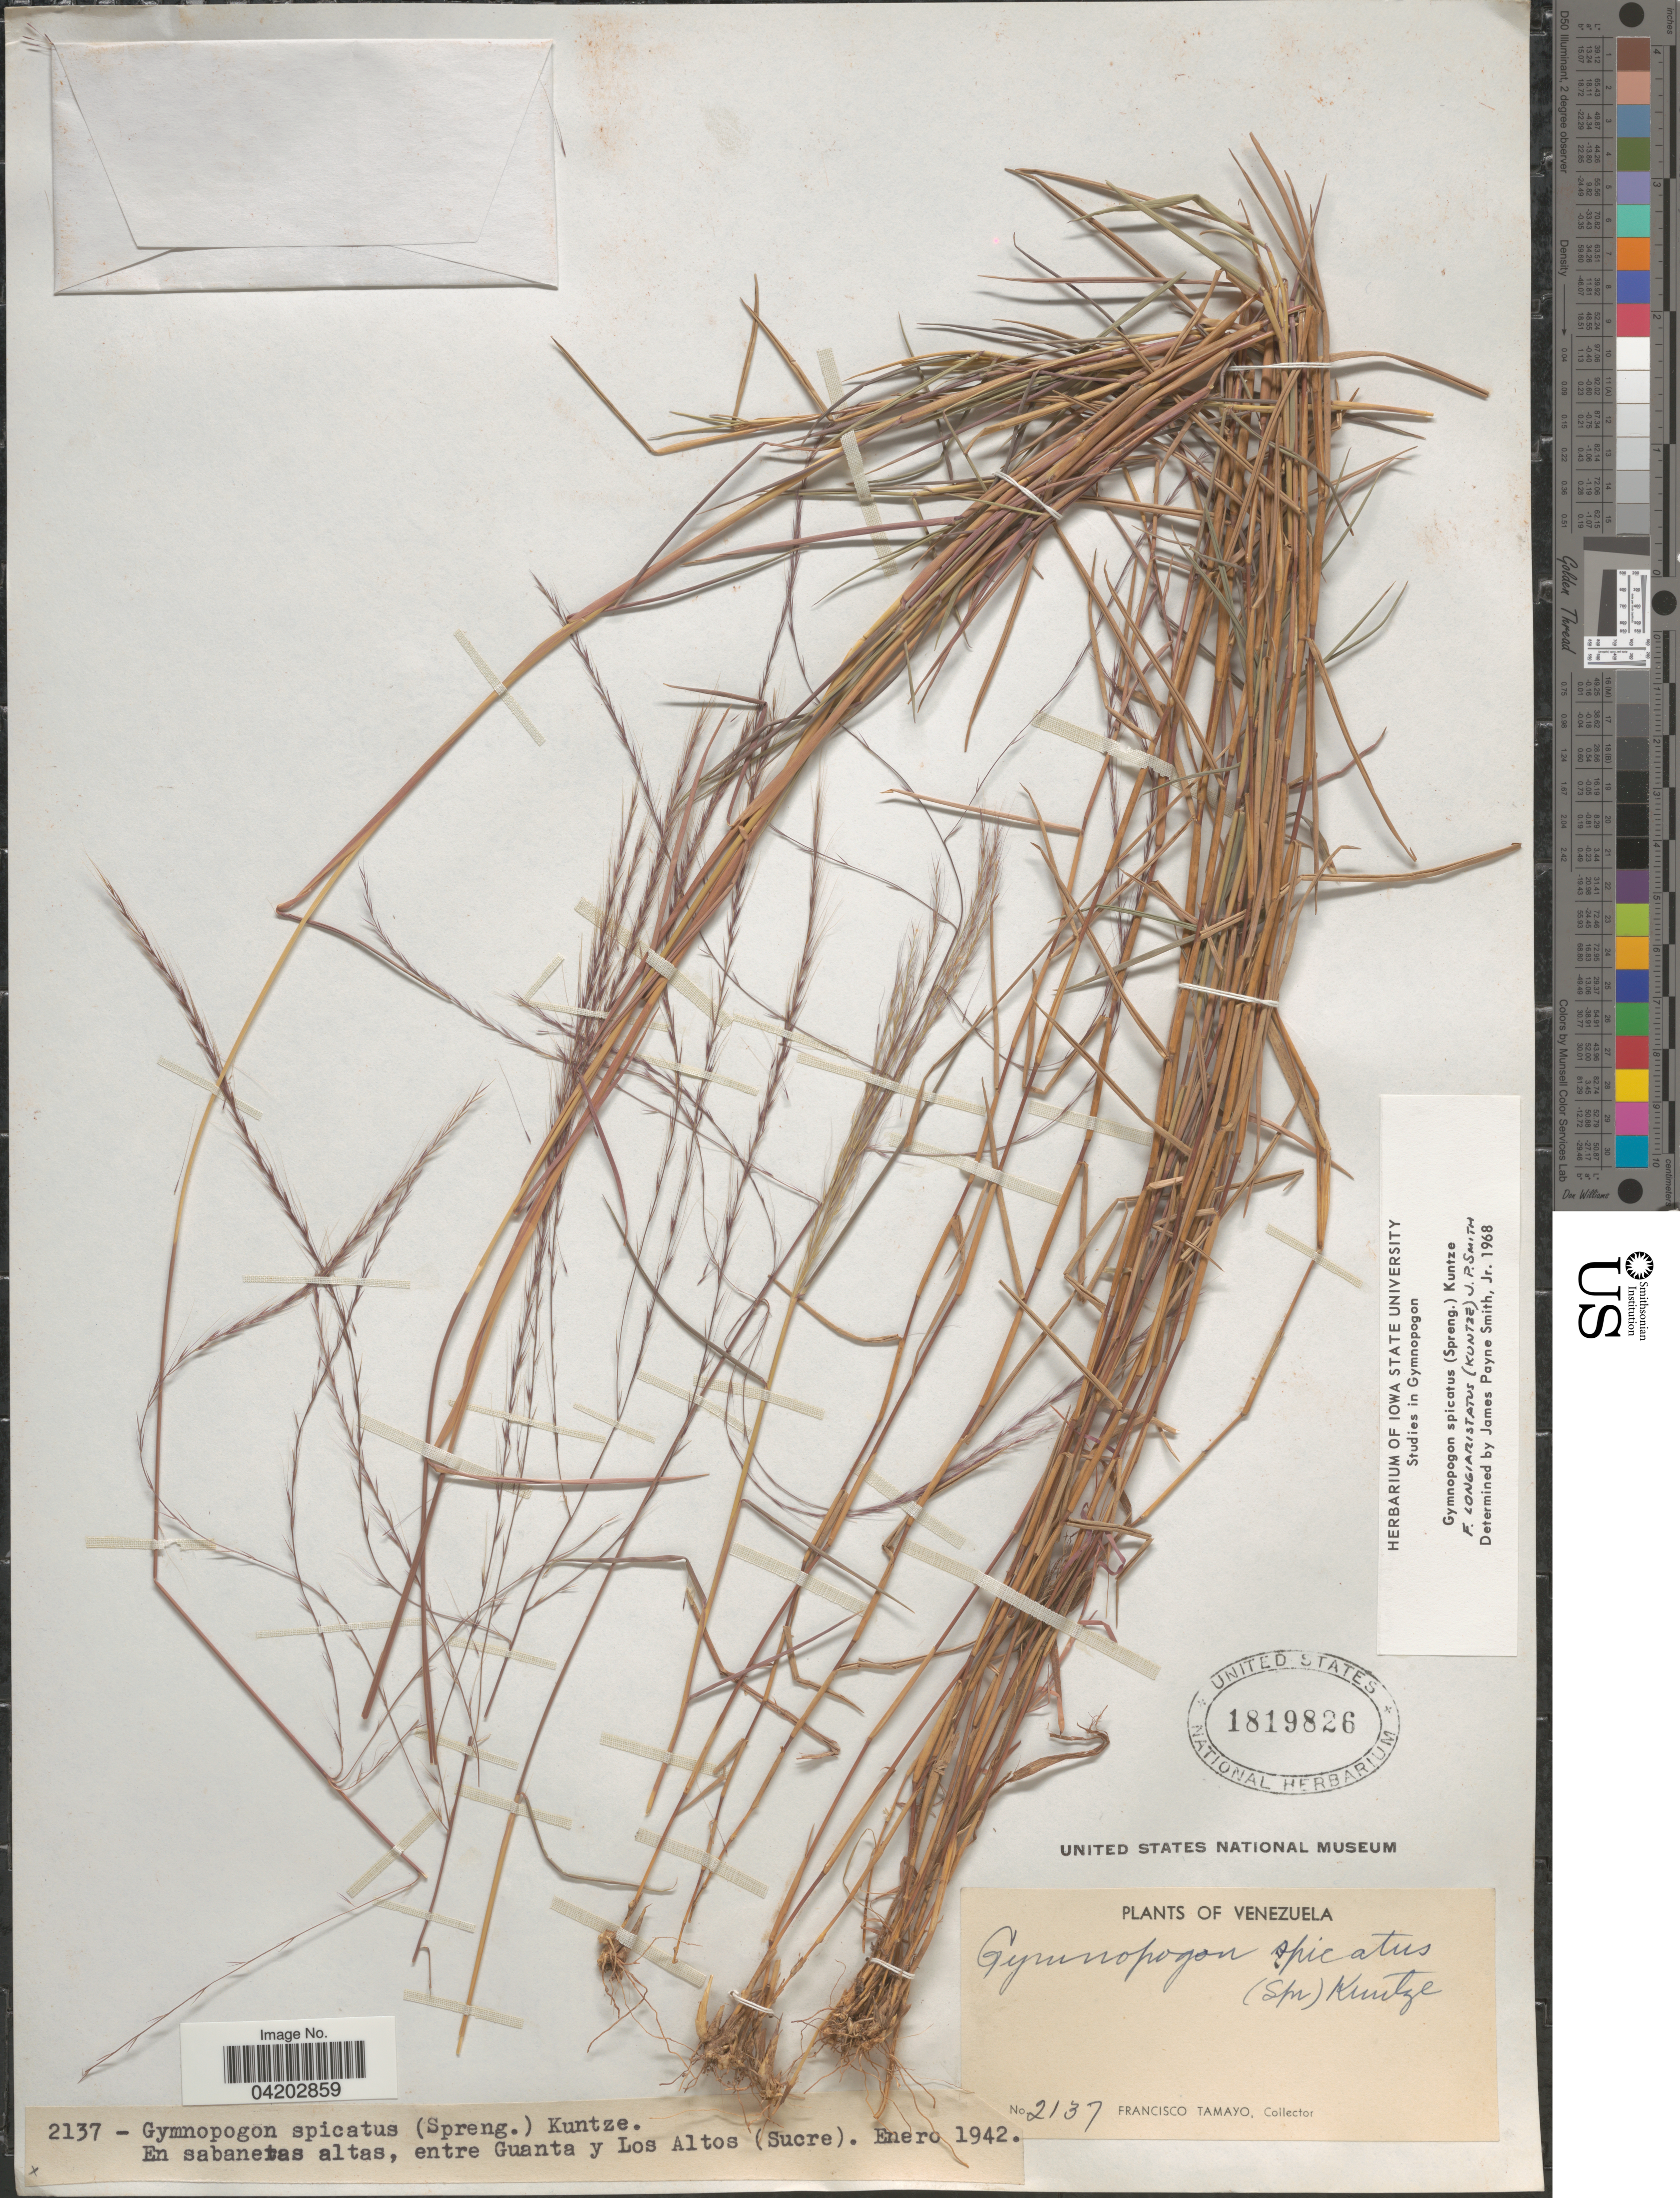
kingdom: Plantae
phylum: Tracheophyta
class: Liliopsida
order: Poales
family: Poaceae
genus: Gymnopogon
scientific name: Gymnopogon spicatus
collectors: F. Tamayo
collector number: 2137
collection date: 1942-01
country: Venezuela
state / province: Sucre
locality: En sabanetas altas, entre Guanta y Los Altos.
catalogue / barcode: US 1819826